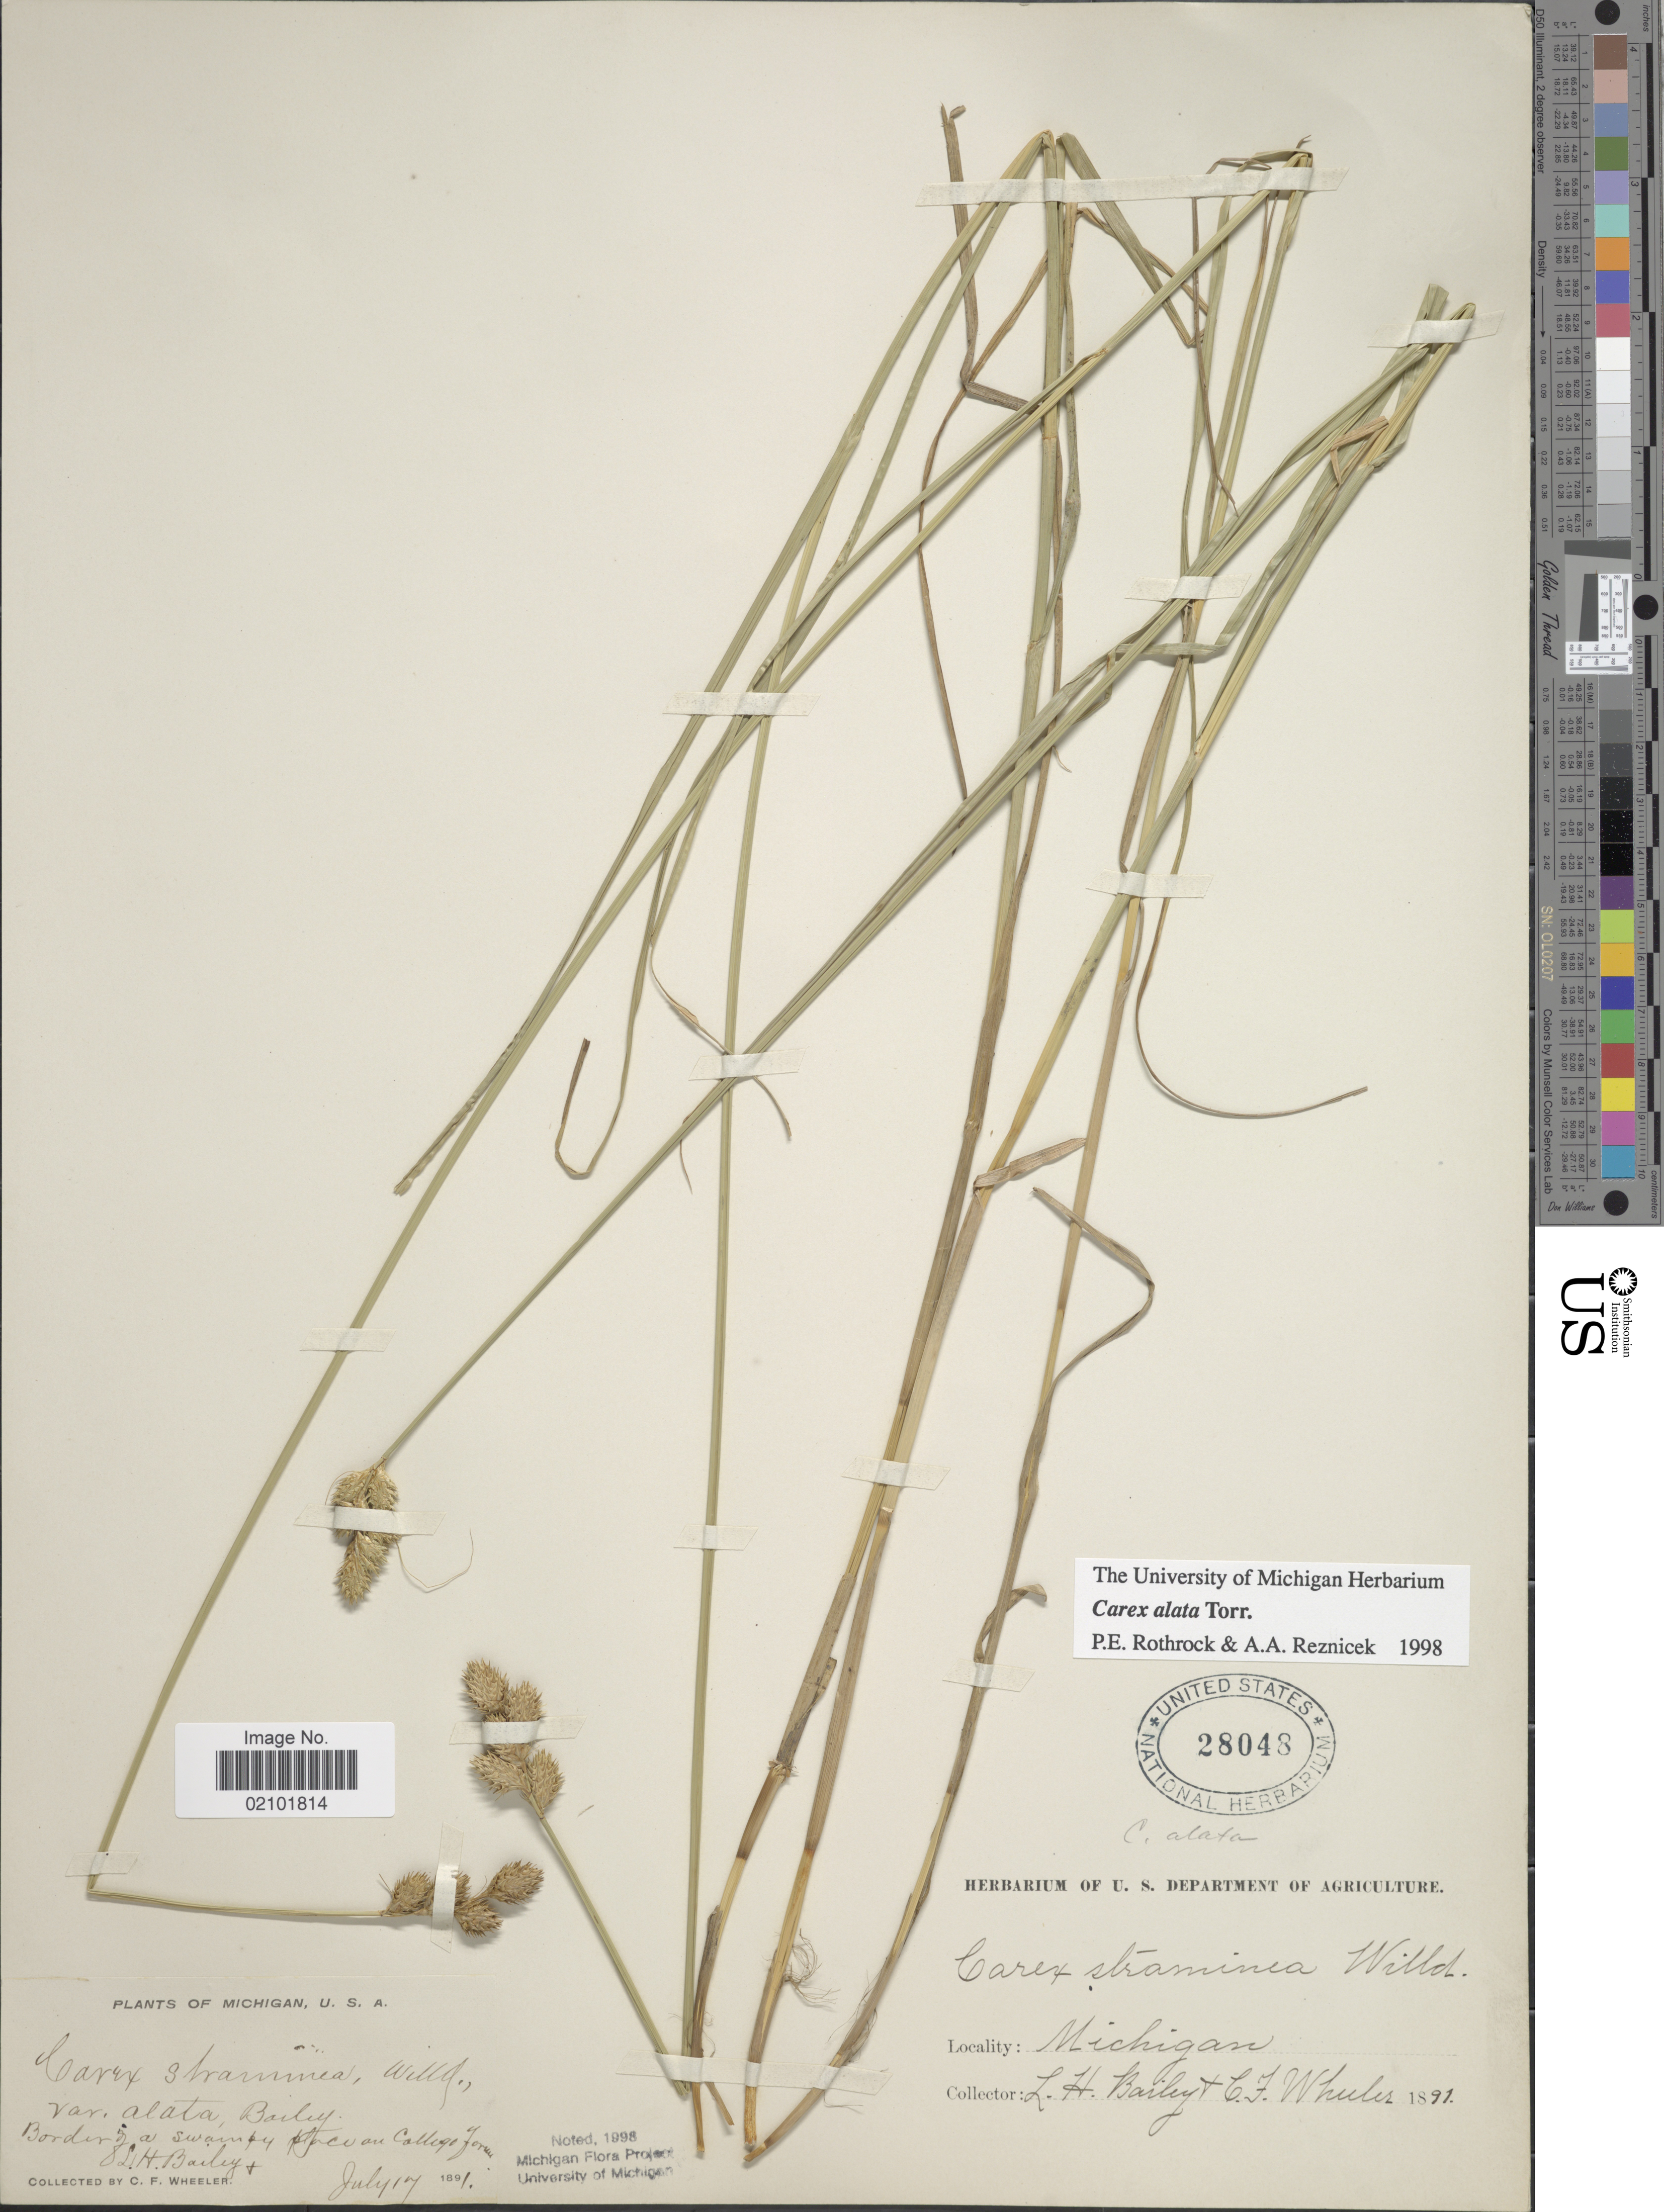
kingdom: Plantae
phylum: Tracheophyta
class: Liliopsida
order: Poales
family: Cyperaceae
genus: Carex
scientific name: Carex alata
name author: Torr.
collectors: L. H. Bailey & C. Wheeler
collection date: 1891-07-17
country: United States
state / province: Michigan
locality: College Farm.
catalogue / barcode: US 28048